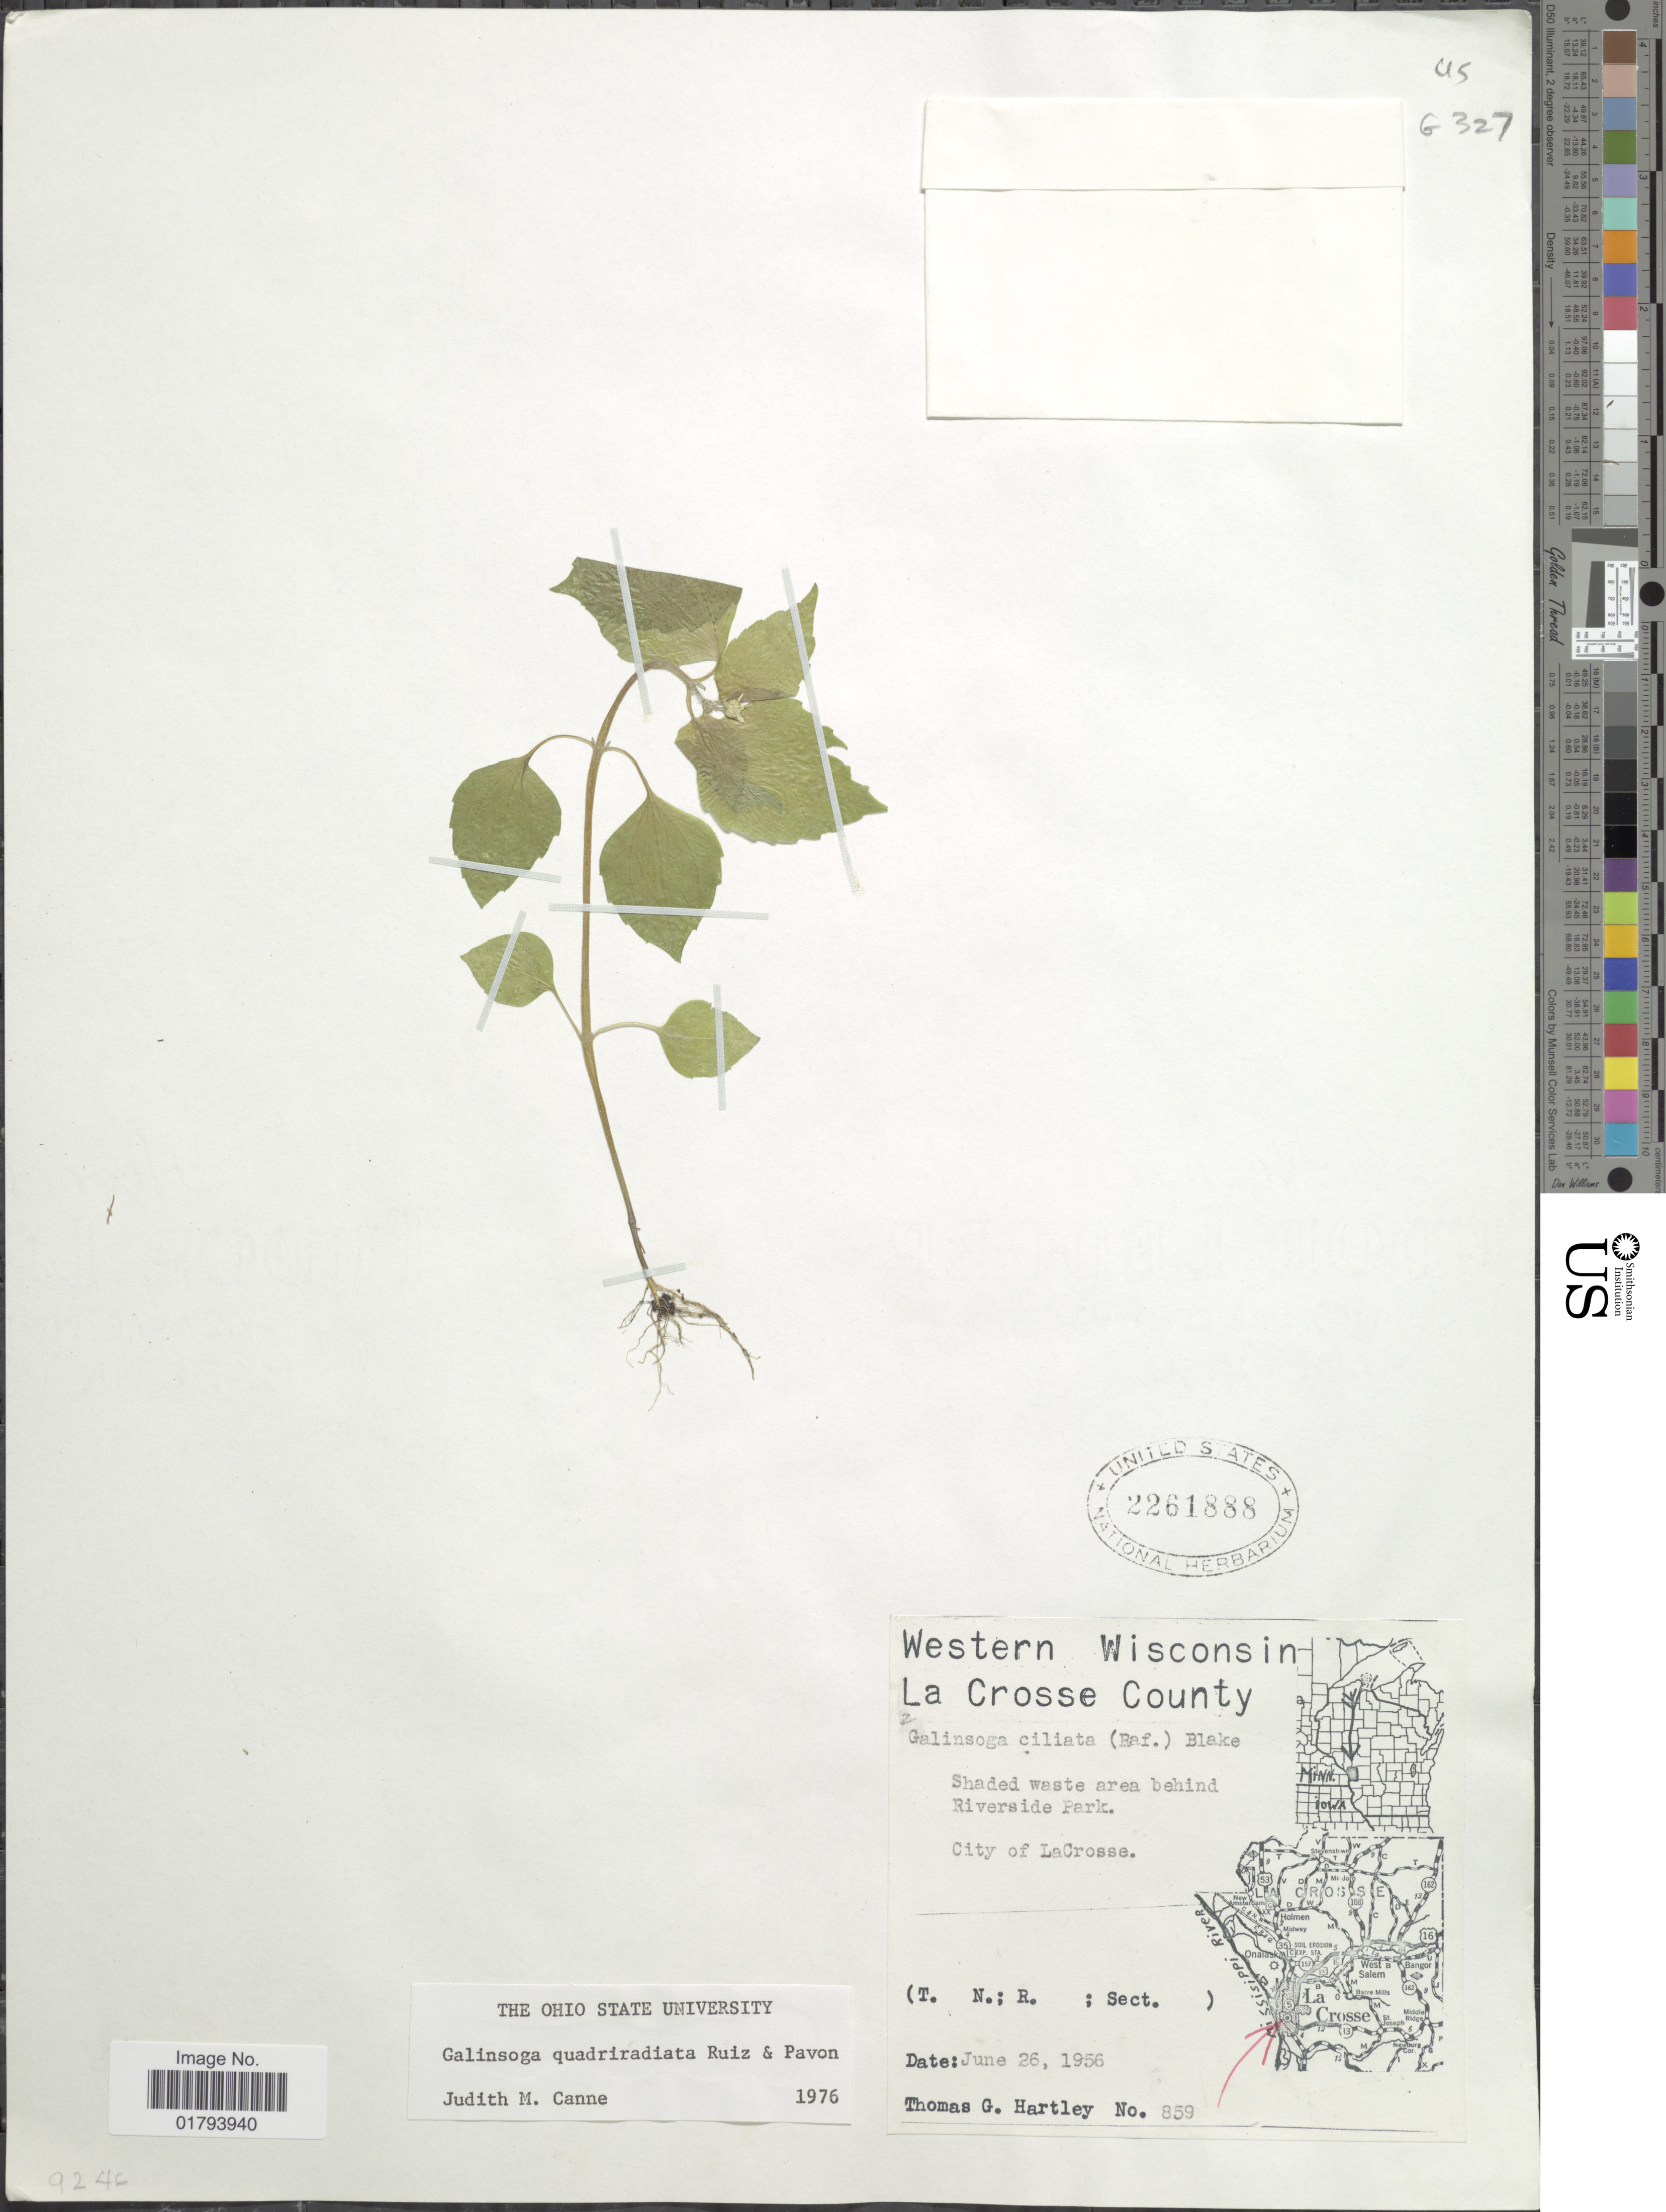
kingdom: Plantae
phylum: Tracheophyta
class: Magnoliopsida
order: Asterales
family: Asteraceae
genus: Galinsoga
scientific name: Galinsoga quadriradiata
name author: Ruiz & Pav.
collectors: T. G. Hartley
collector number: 859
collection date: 1956-06-26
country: United States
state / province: Wisconsin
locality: Western Wisconsin, La Crosse County, Shaded waste area behind Riverside Park, City of LaCrosse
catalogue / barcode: US 2261888